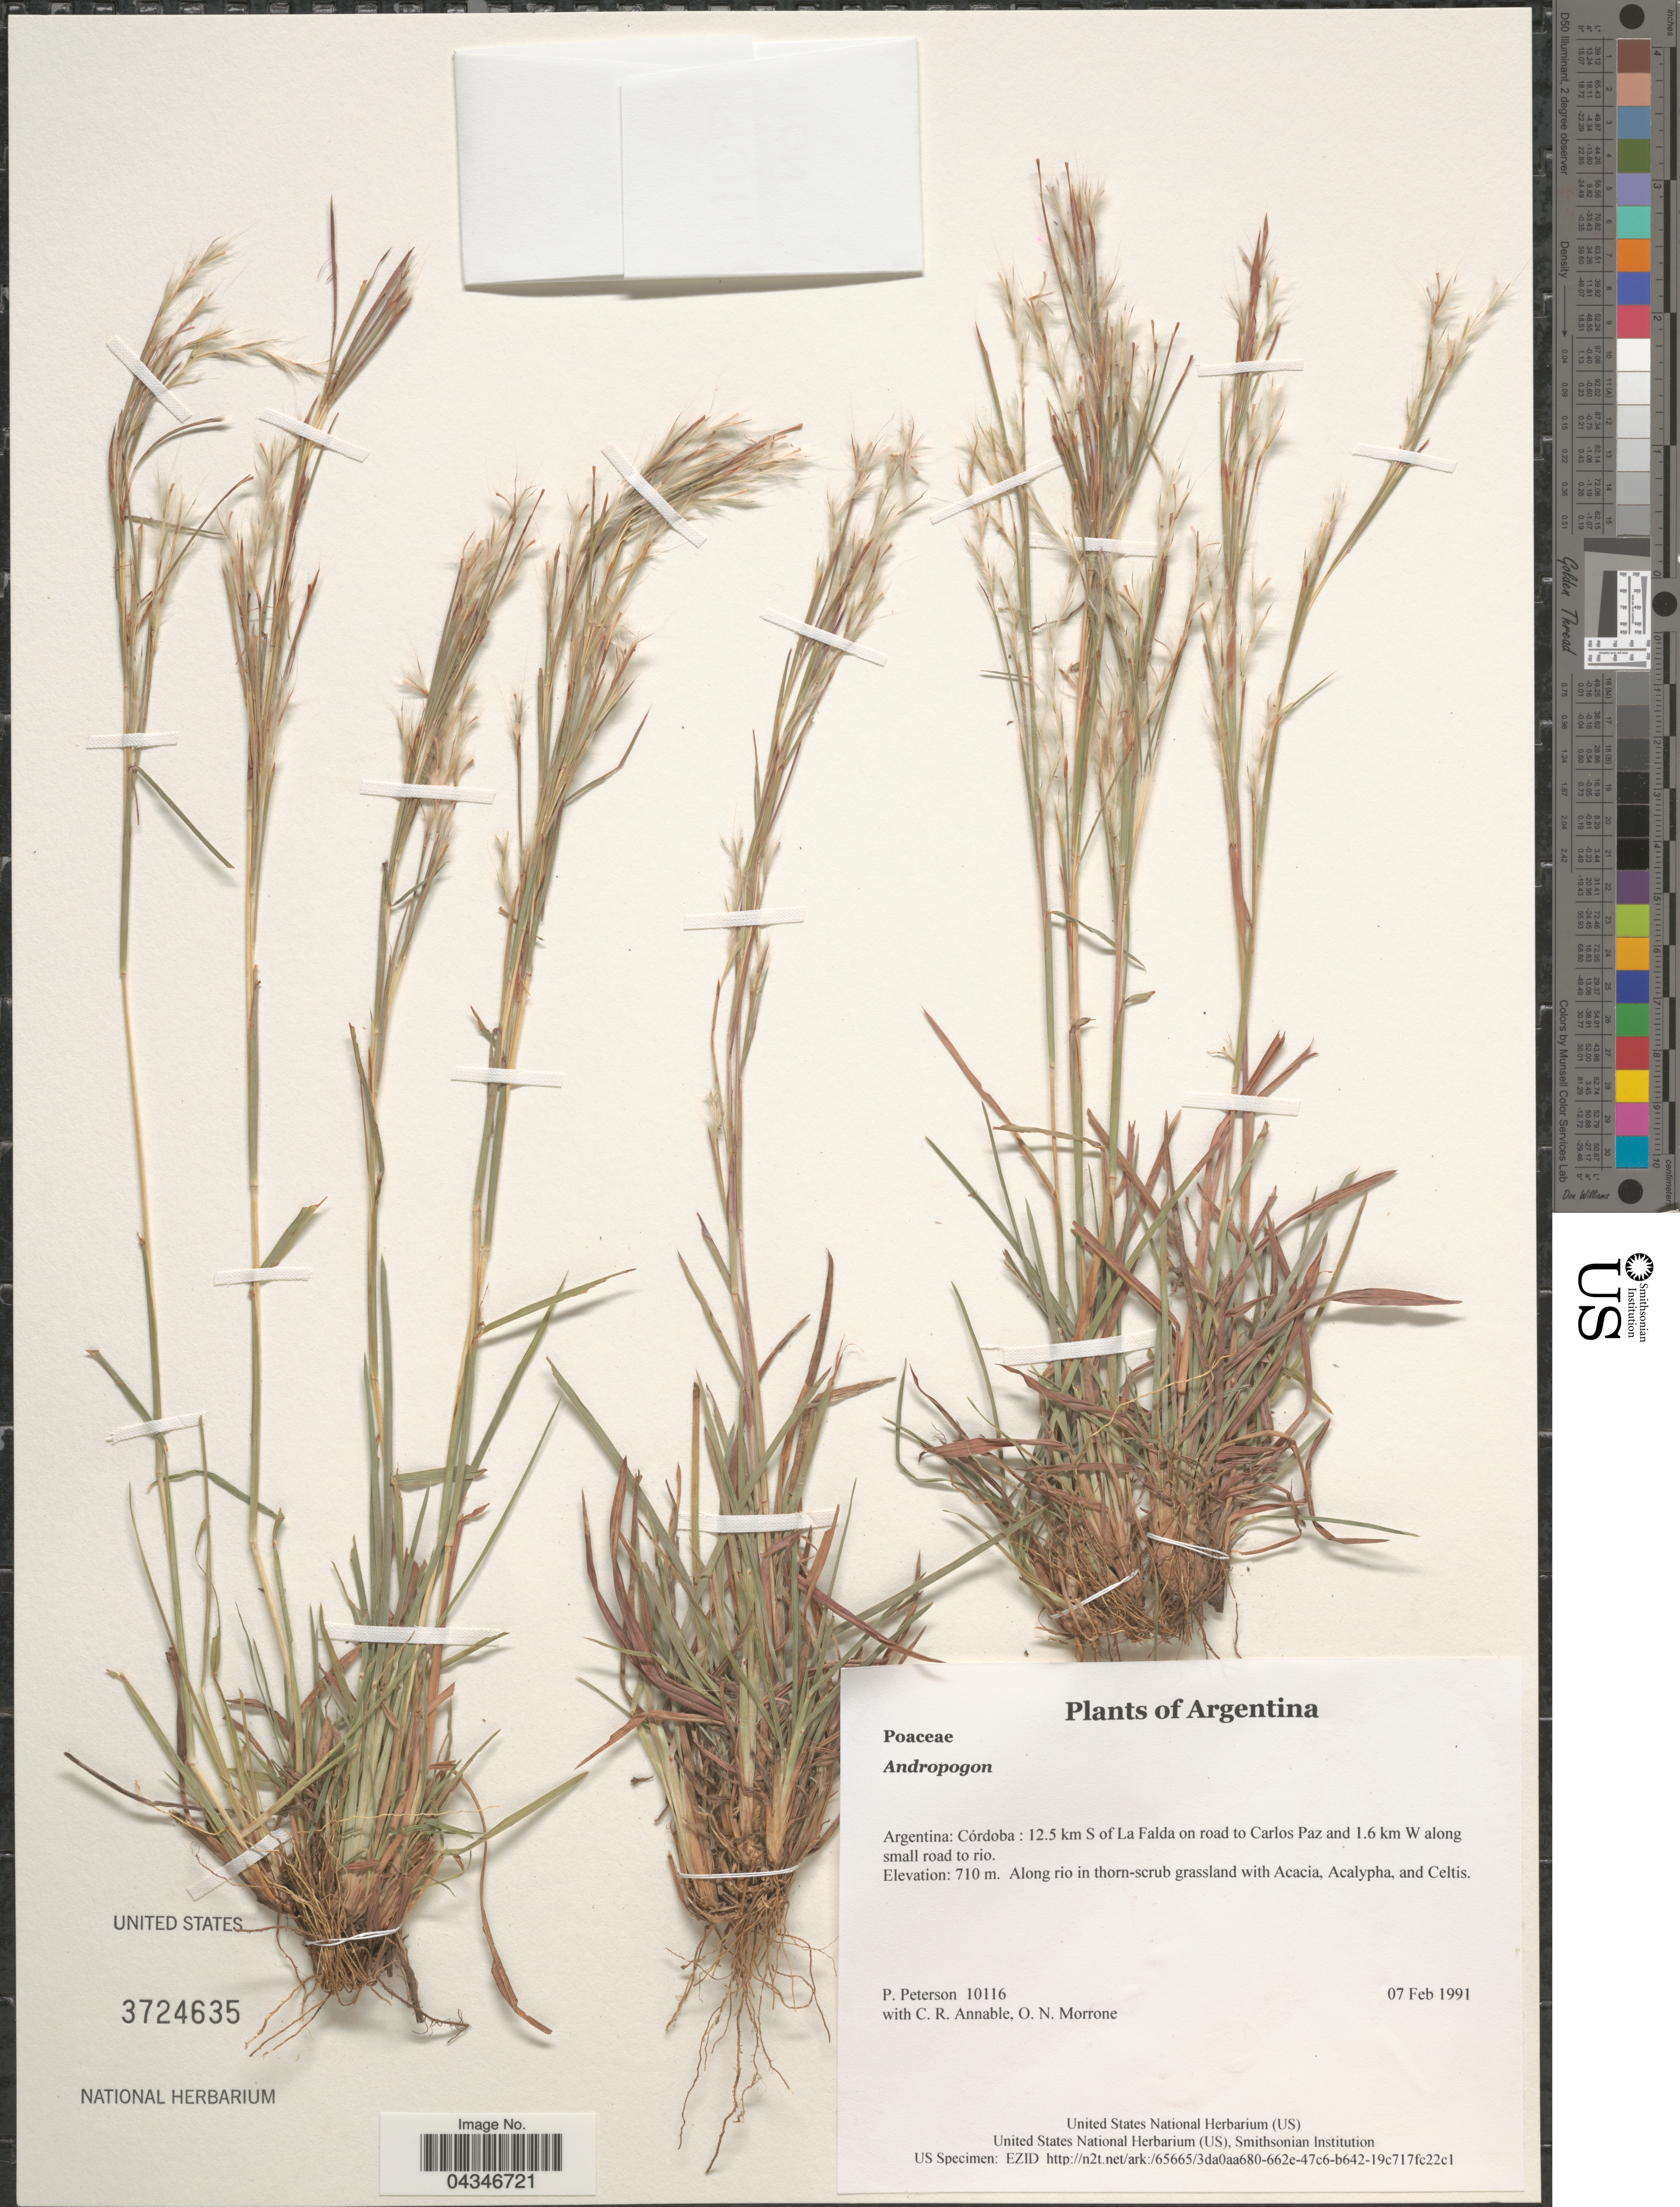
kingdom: Plantae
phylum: Tracheophyta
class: Liliopsida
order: Poales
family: Poaceae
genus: Andropogon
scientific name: Andropogon sp.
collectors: P. Peterson, C. R. Annable & O. N. Morrone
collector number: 10116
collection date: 1991-02-07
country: Argentina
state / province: Cordoba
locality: Córdoba: 12.5 km S of La Falda on road to Carlos Paz and 1.6 km W along small road to rio.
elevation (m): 710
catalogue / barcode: US 3724635